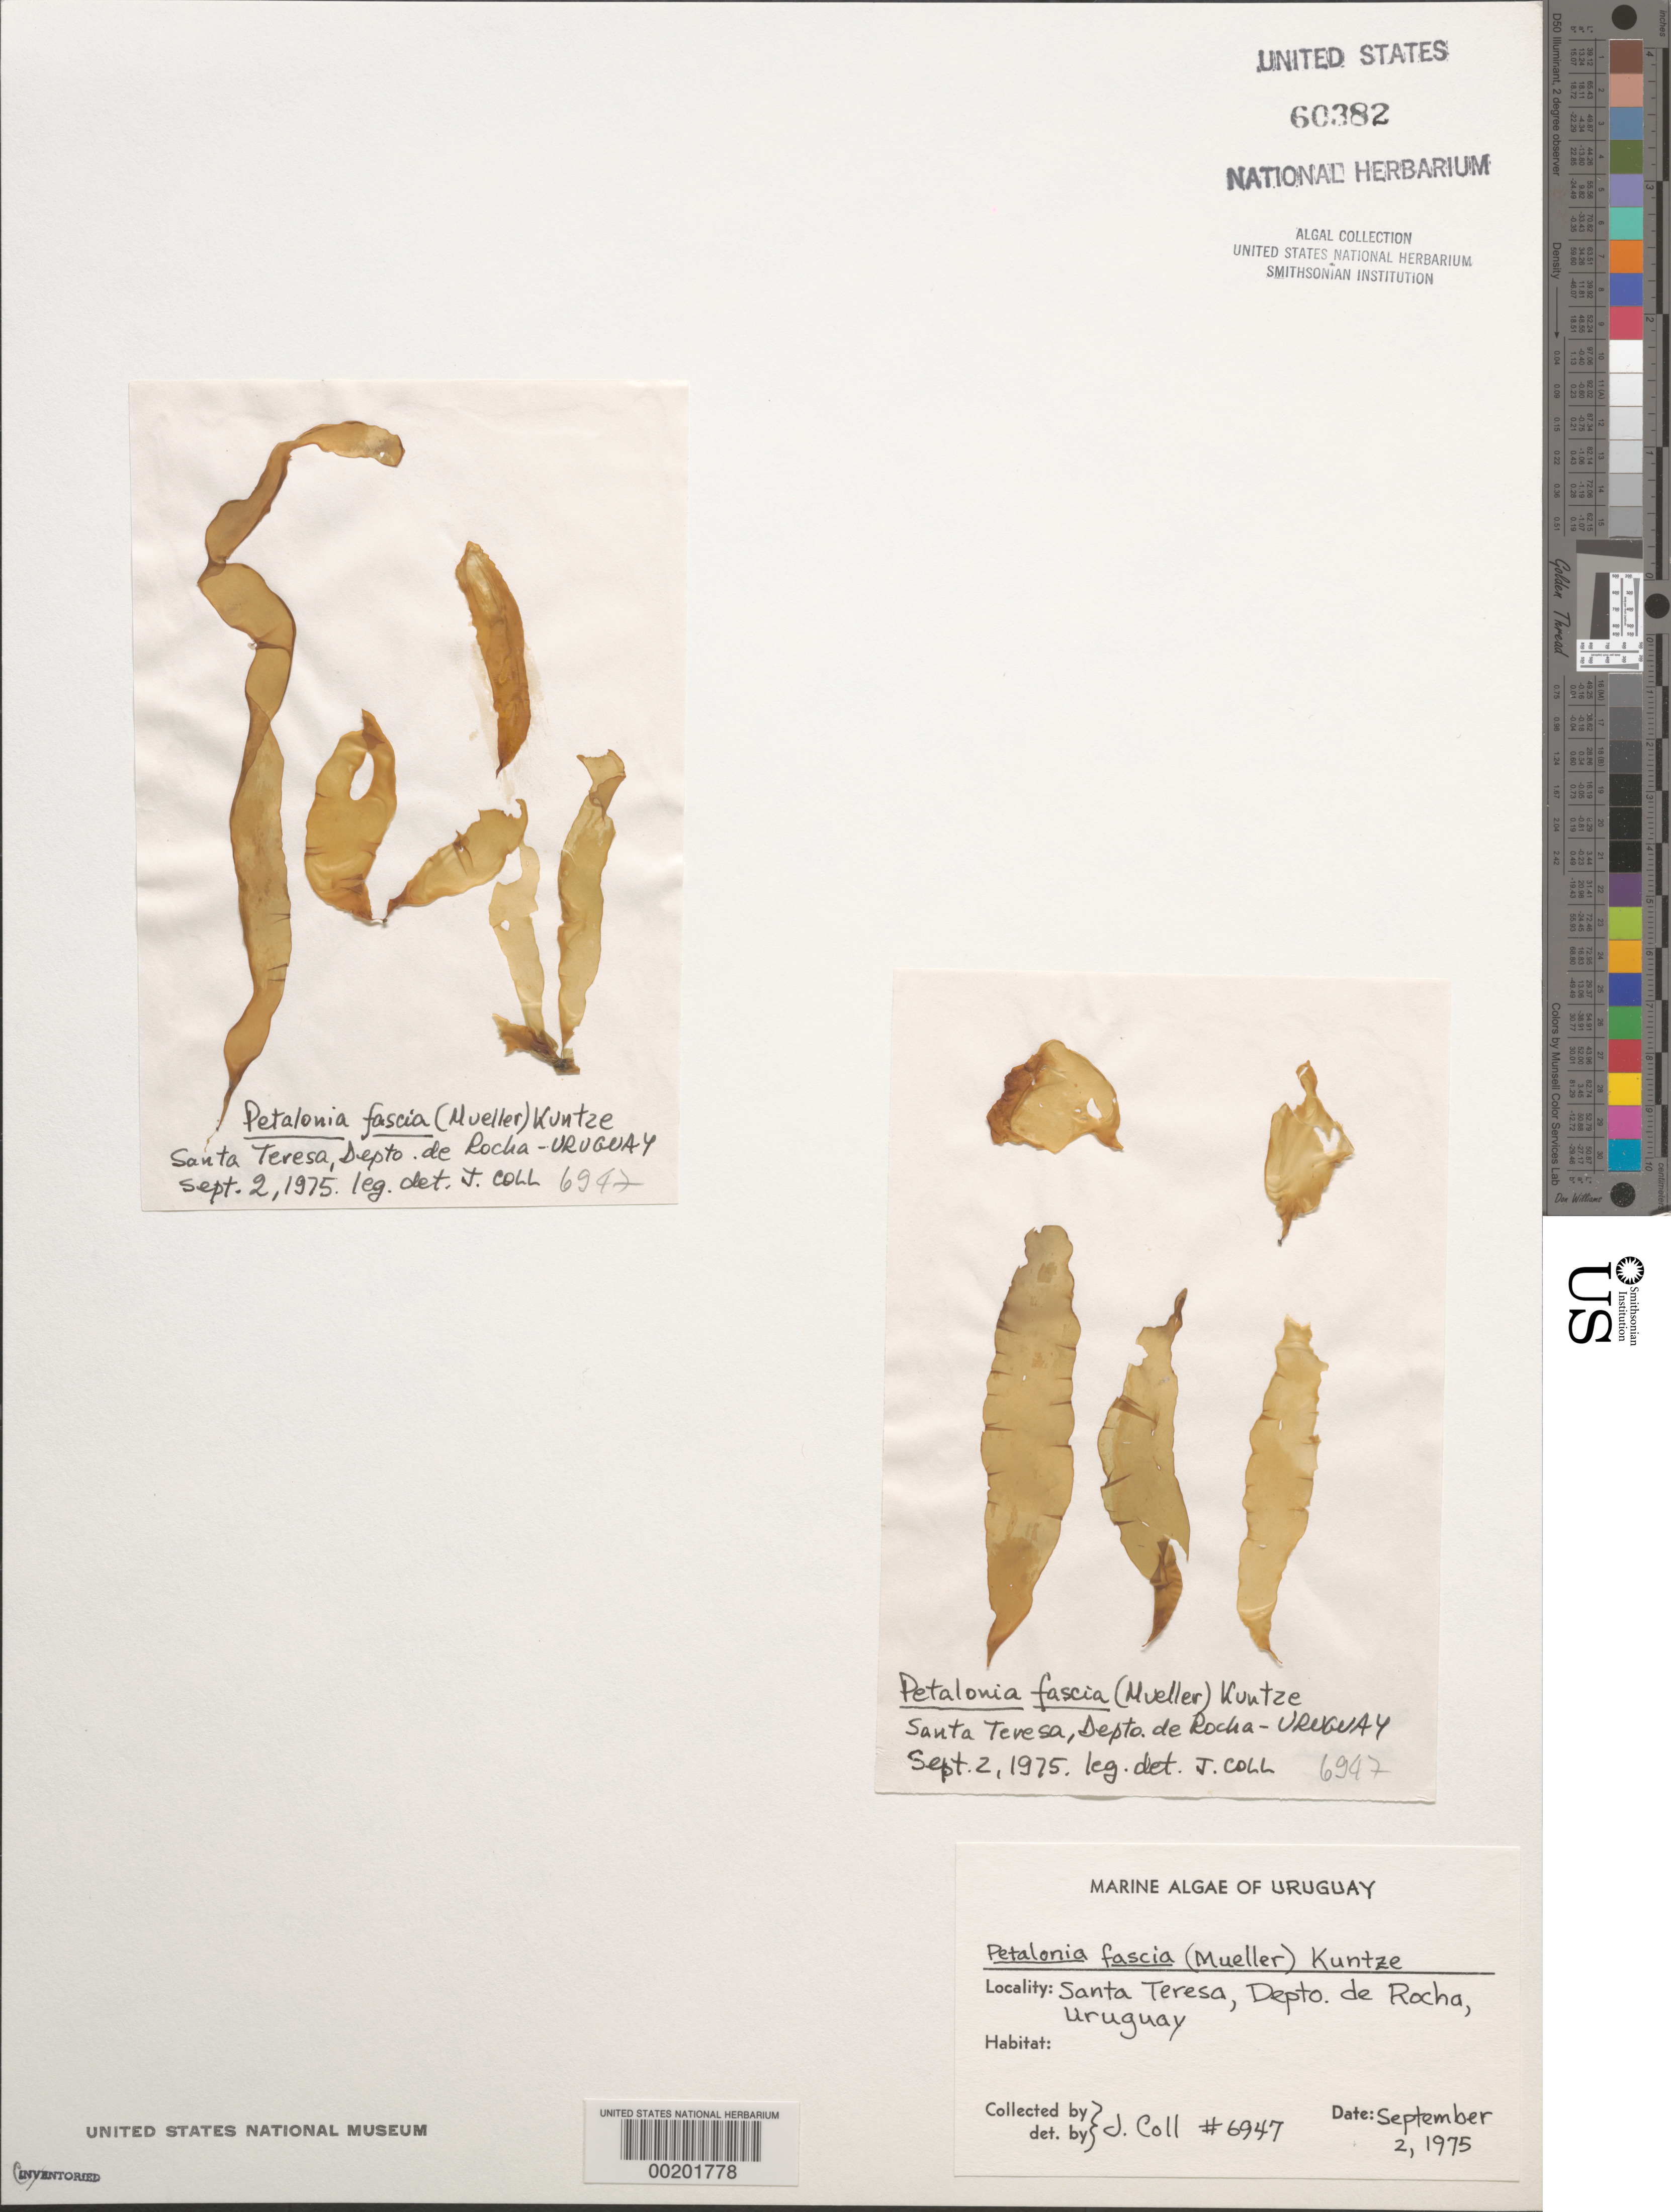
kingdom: Chromista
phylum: Ochrophyta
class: Phaeophyceae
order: Scytosiphonales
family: Scytosiphonaceae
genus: Petalonia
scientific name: Petalonia fascia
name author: (O.F. Müller) Kuntze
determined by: Coll, P.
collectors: J. Coll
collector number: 6947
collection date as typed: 02 Sep 1975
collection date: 1975-09-02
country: Uruguay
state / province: Rocha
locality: Santa Teresa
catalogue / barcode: US 60382